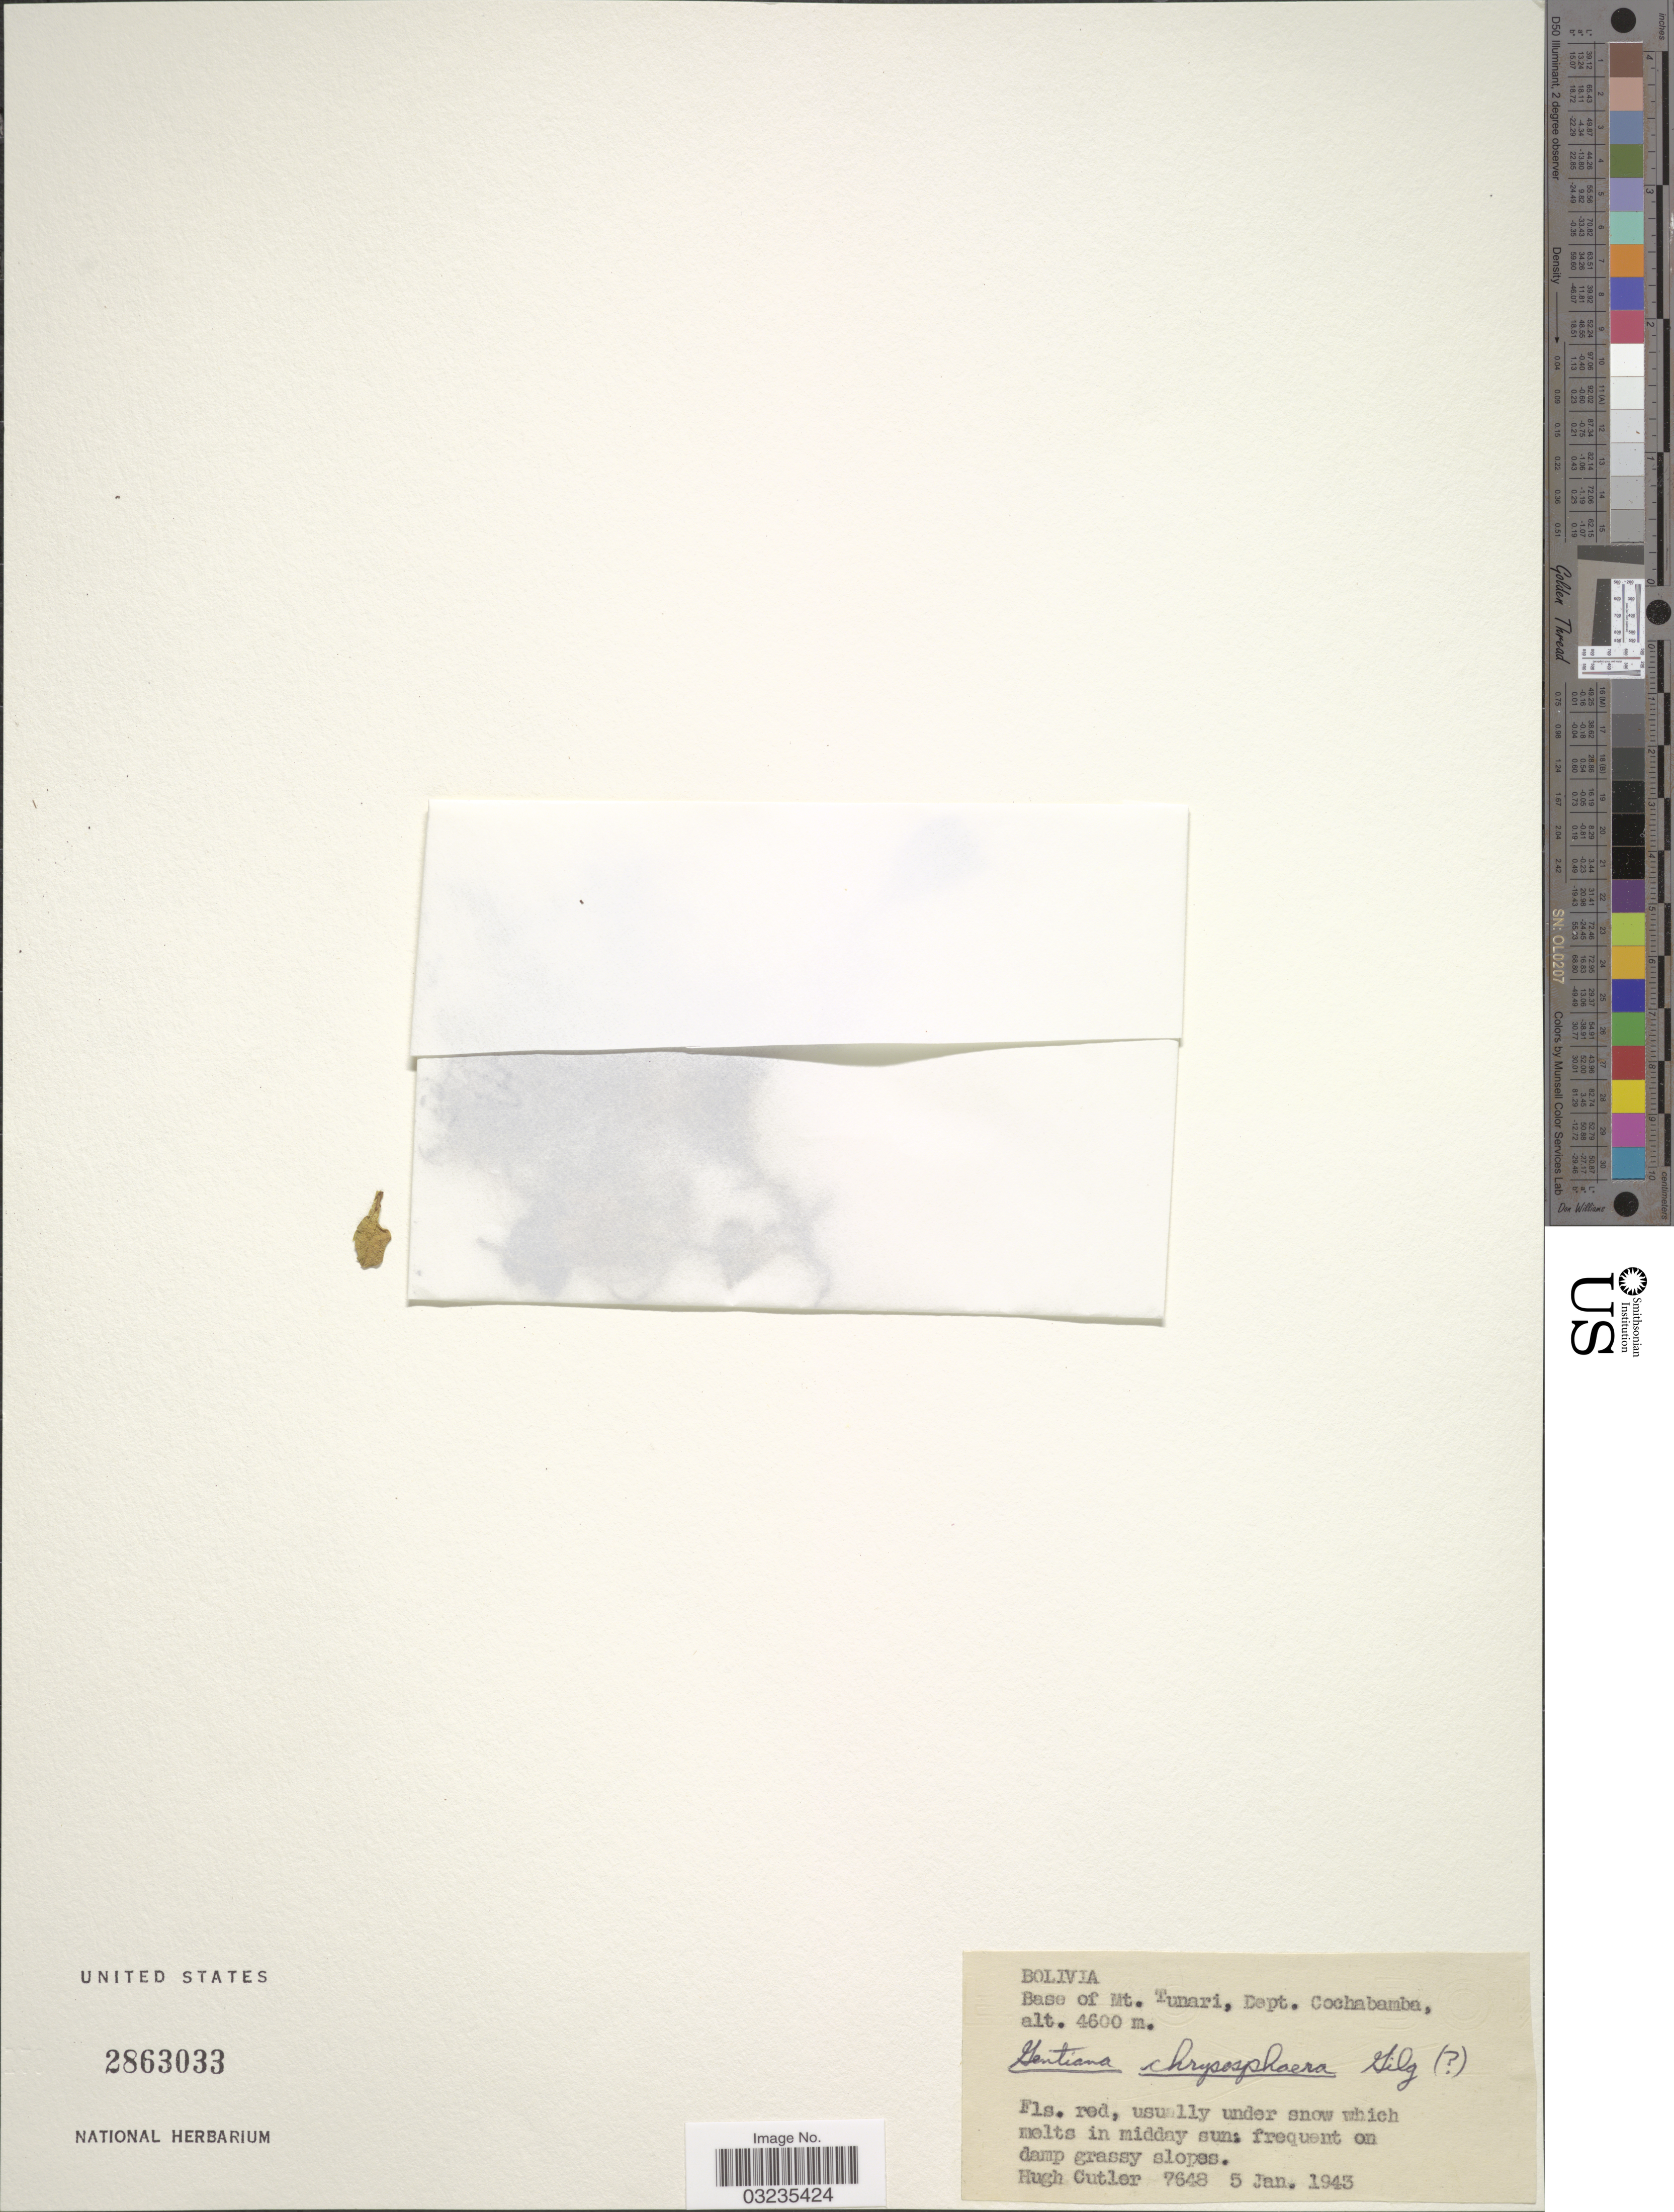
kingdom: Plantae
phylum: Tracheophyta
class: Magnoliopsida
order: Gentianales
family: Gentianaceae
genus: Gentiana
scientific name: Gentiana chrysosphaera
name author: Gilg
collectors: H. C. Cutler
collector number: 7648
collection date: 1943-01-05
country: Bolivia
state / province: Cochabamba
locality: Base of Mt. Tunari, Dept. Cochabamba.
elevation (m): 4600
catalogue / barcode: US 2863033